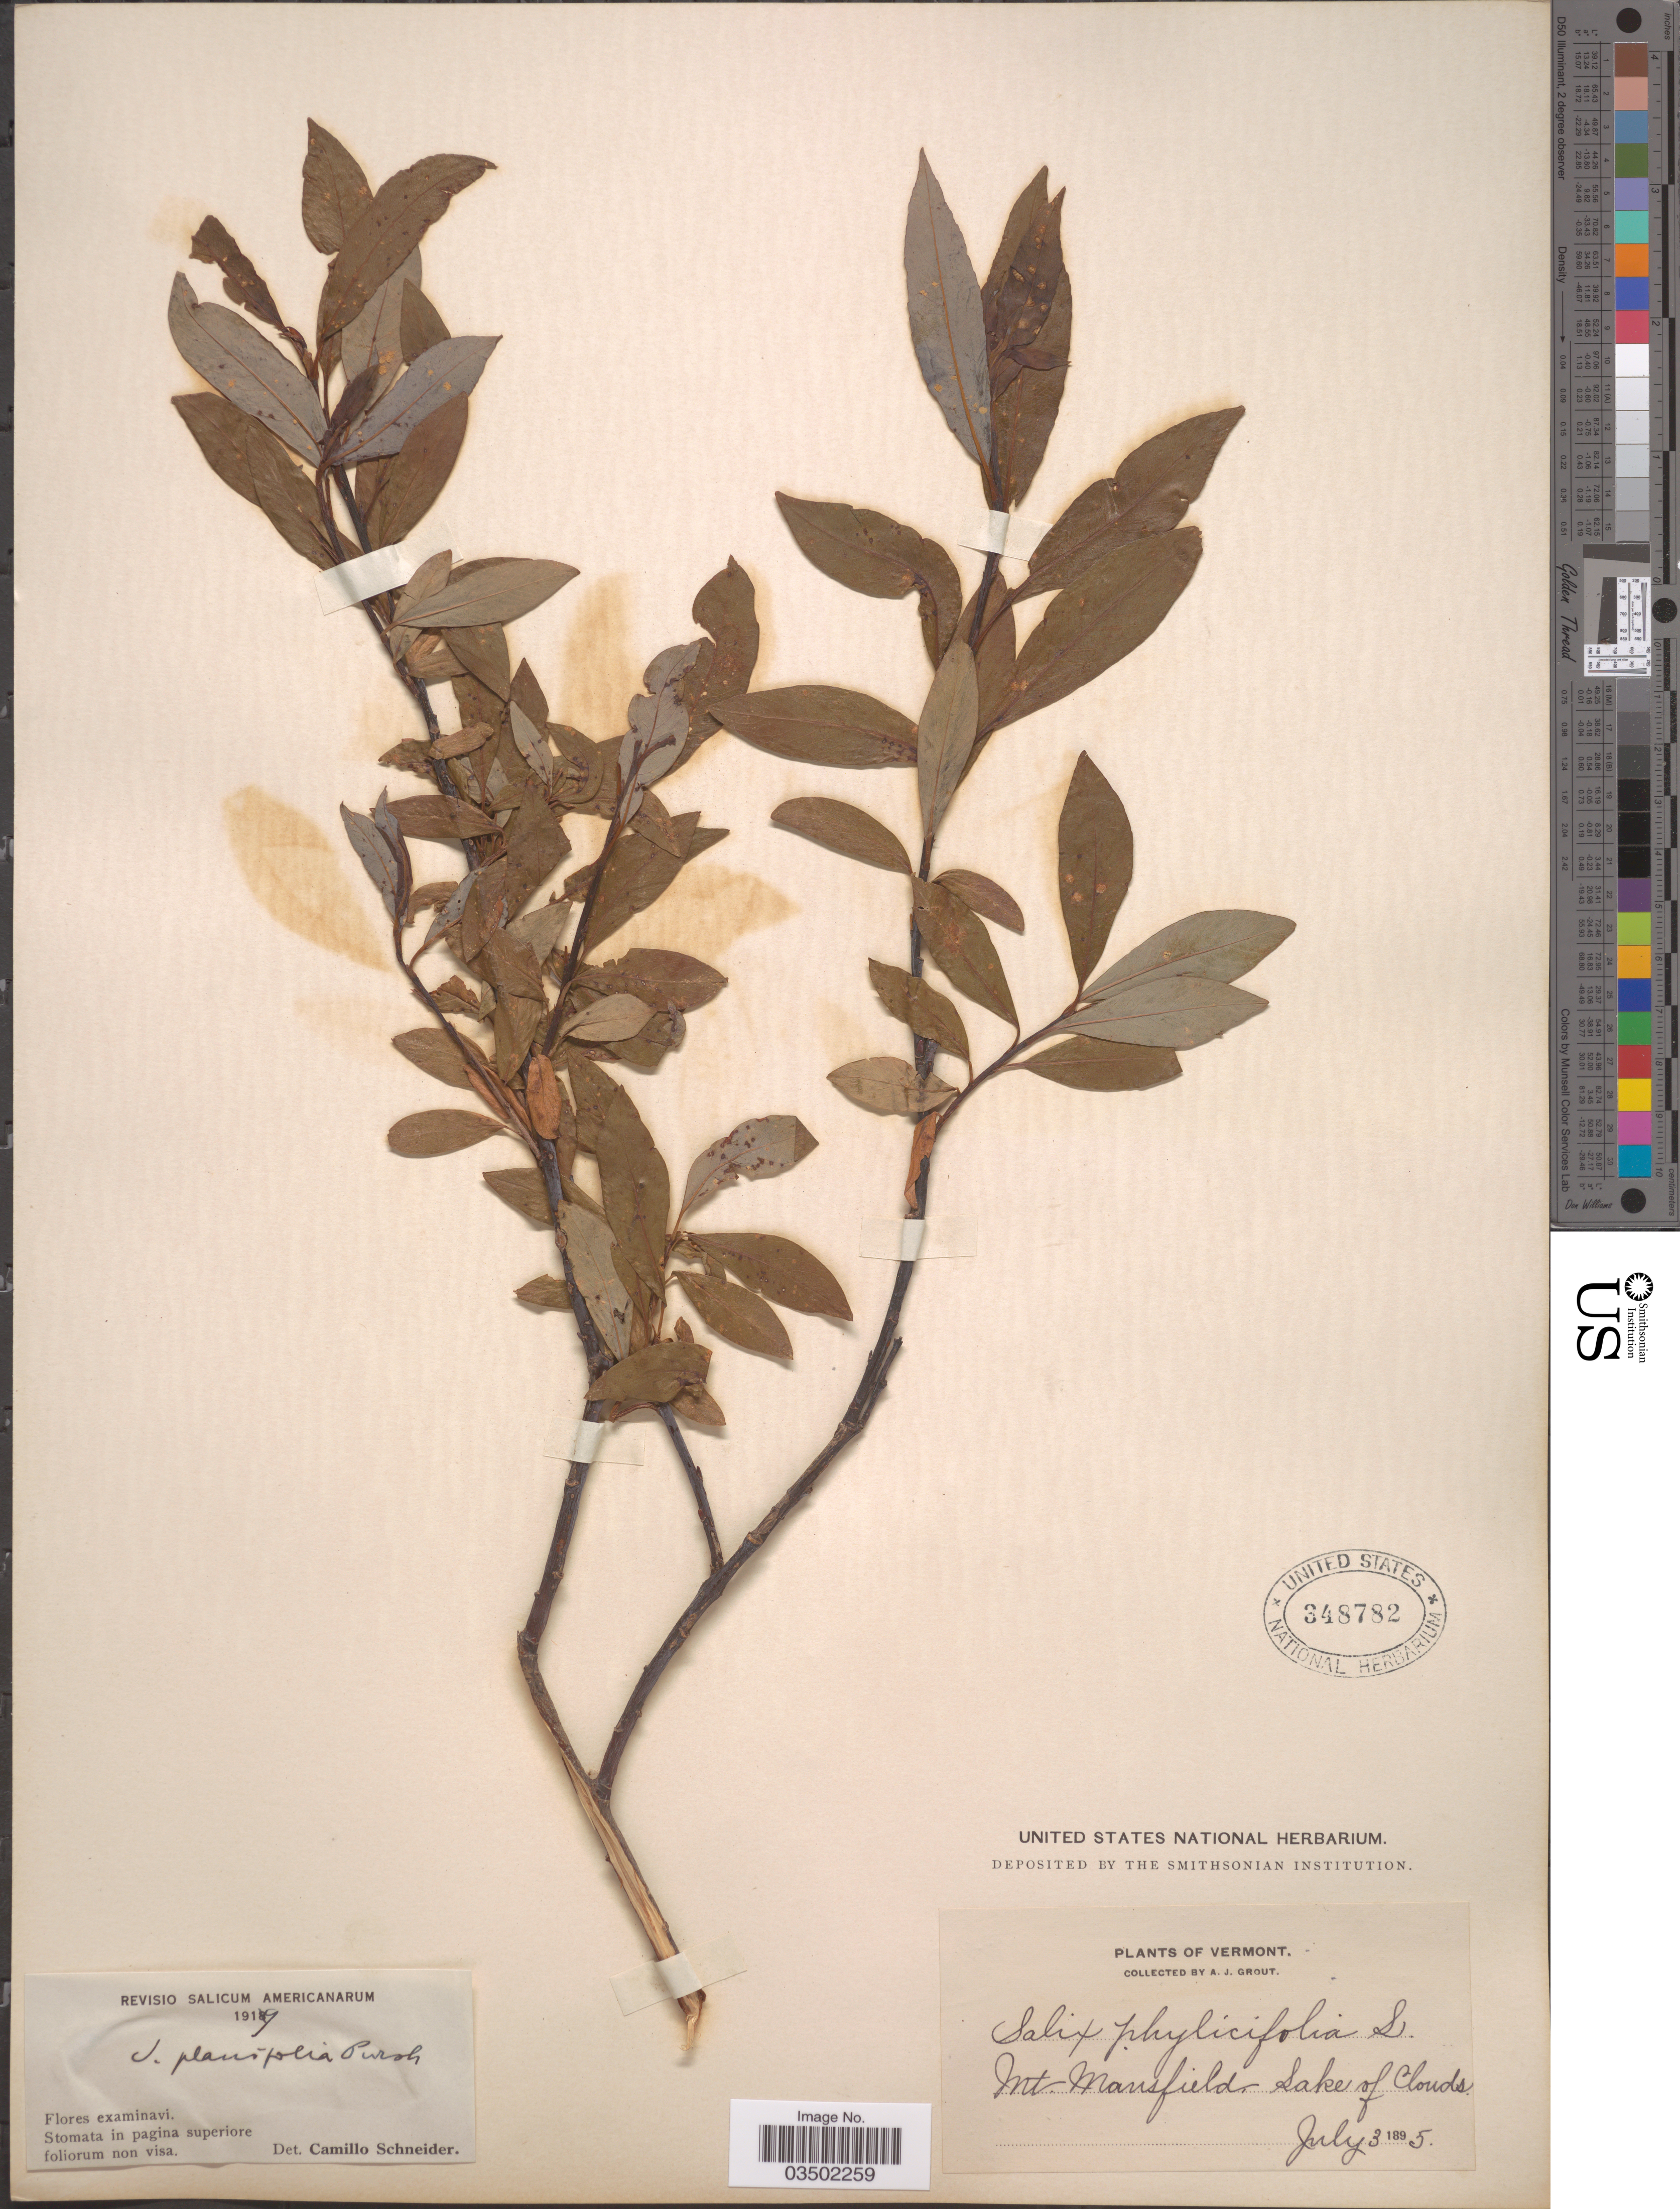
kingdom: Plantae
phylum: Tracheophyta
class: Magnoliopsida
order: Malpighiales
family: Salicaceae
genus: Salix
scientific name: Salix planifolia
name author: Pursh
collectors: A. J. Grout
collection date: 1895-07-03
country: United States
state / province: Vermont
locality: Mt. Mansfield, Lake of Clouds.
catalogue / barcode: US 348782